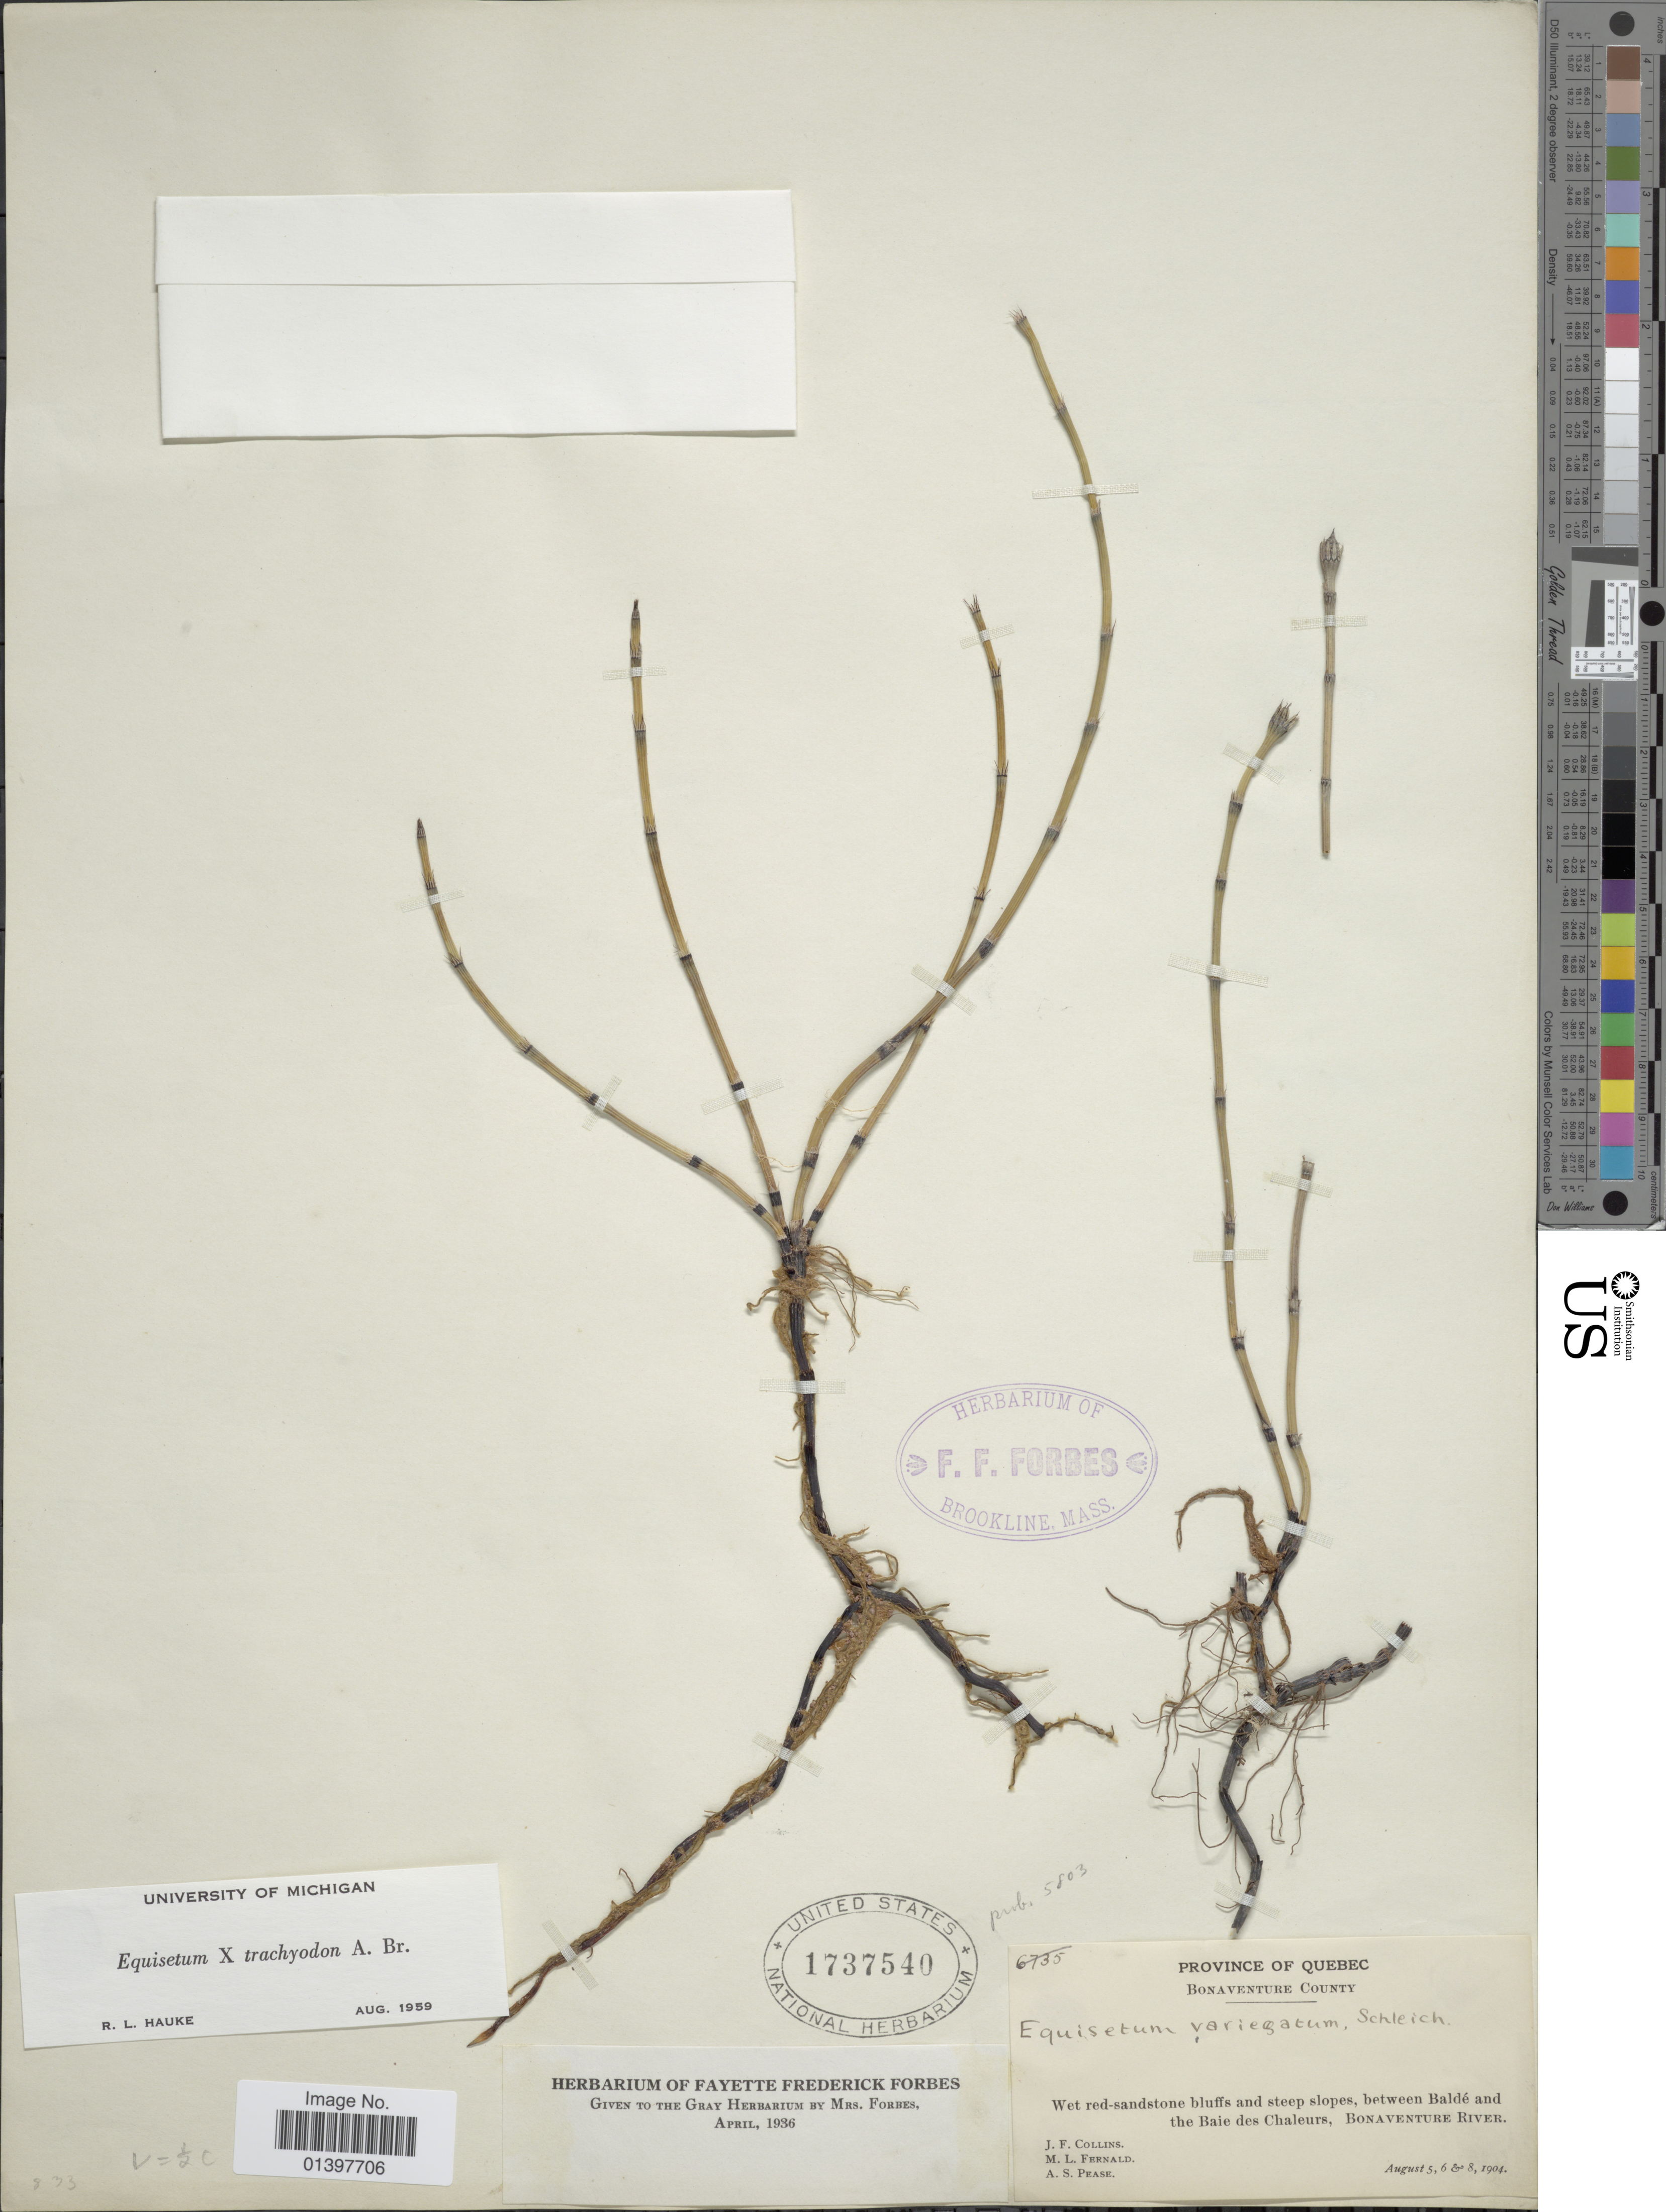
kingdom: Plantae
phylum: Tracheophyta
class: Polypodiopsida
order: Equisetales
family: Equisetaceae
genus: Equisetum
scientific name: Equisetum x trachyodon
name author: A. Braun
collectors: J. Collins, M. L. Fernald & A. S. Pease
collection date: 1904-08-05/1904-08-08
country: Canada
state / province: Quebec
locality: Bonaventure County, Wet red-sandstone bluffs and steep slopes, between Baldé and the Baie des Chaleurs, Bonaventure River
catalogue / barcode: US 1737540